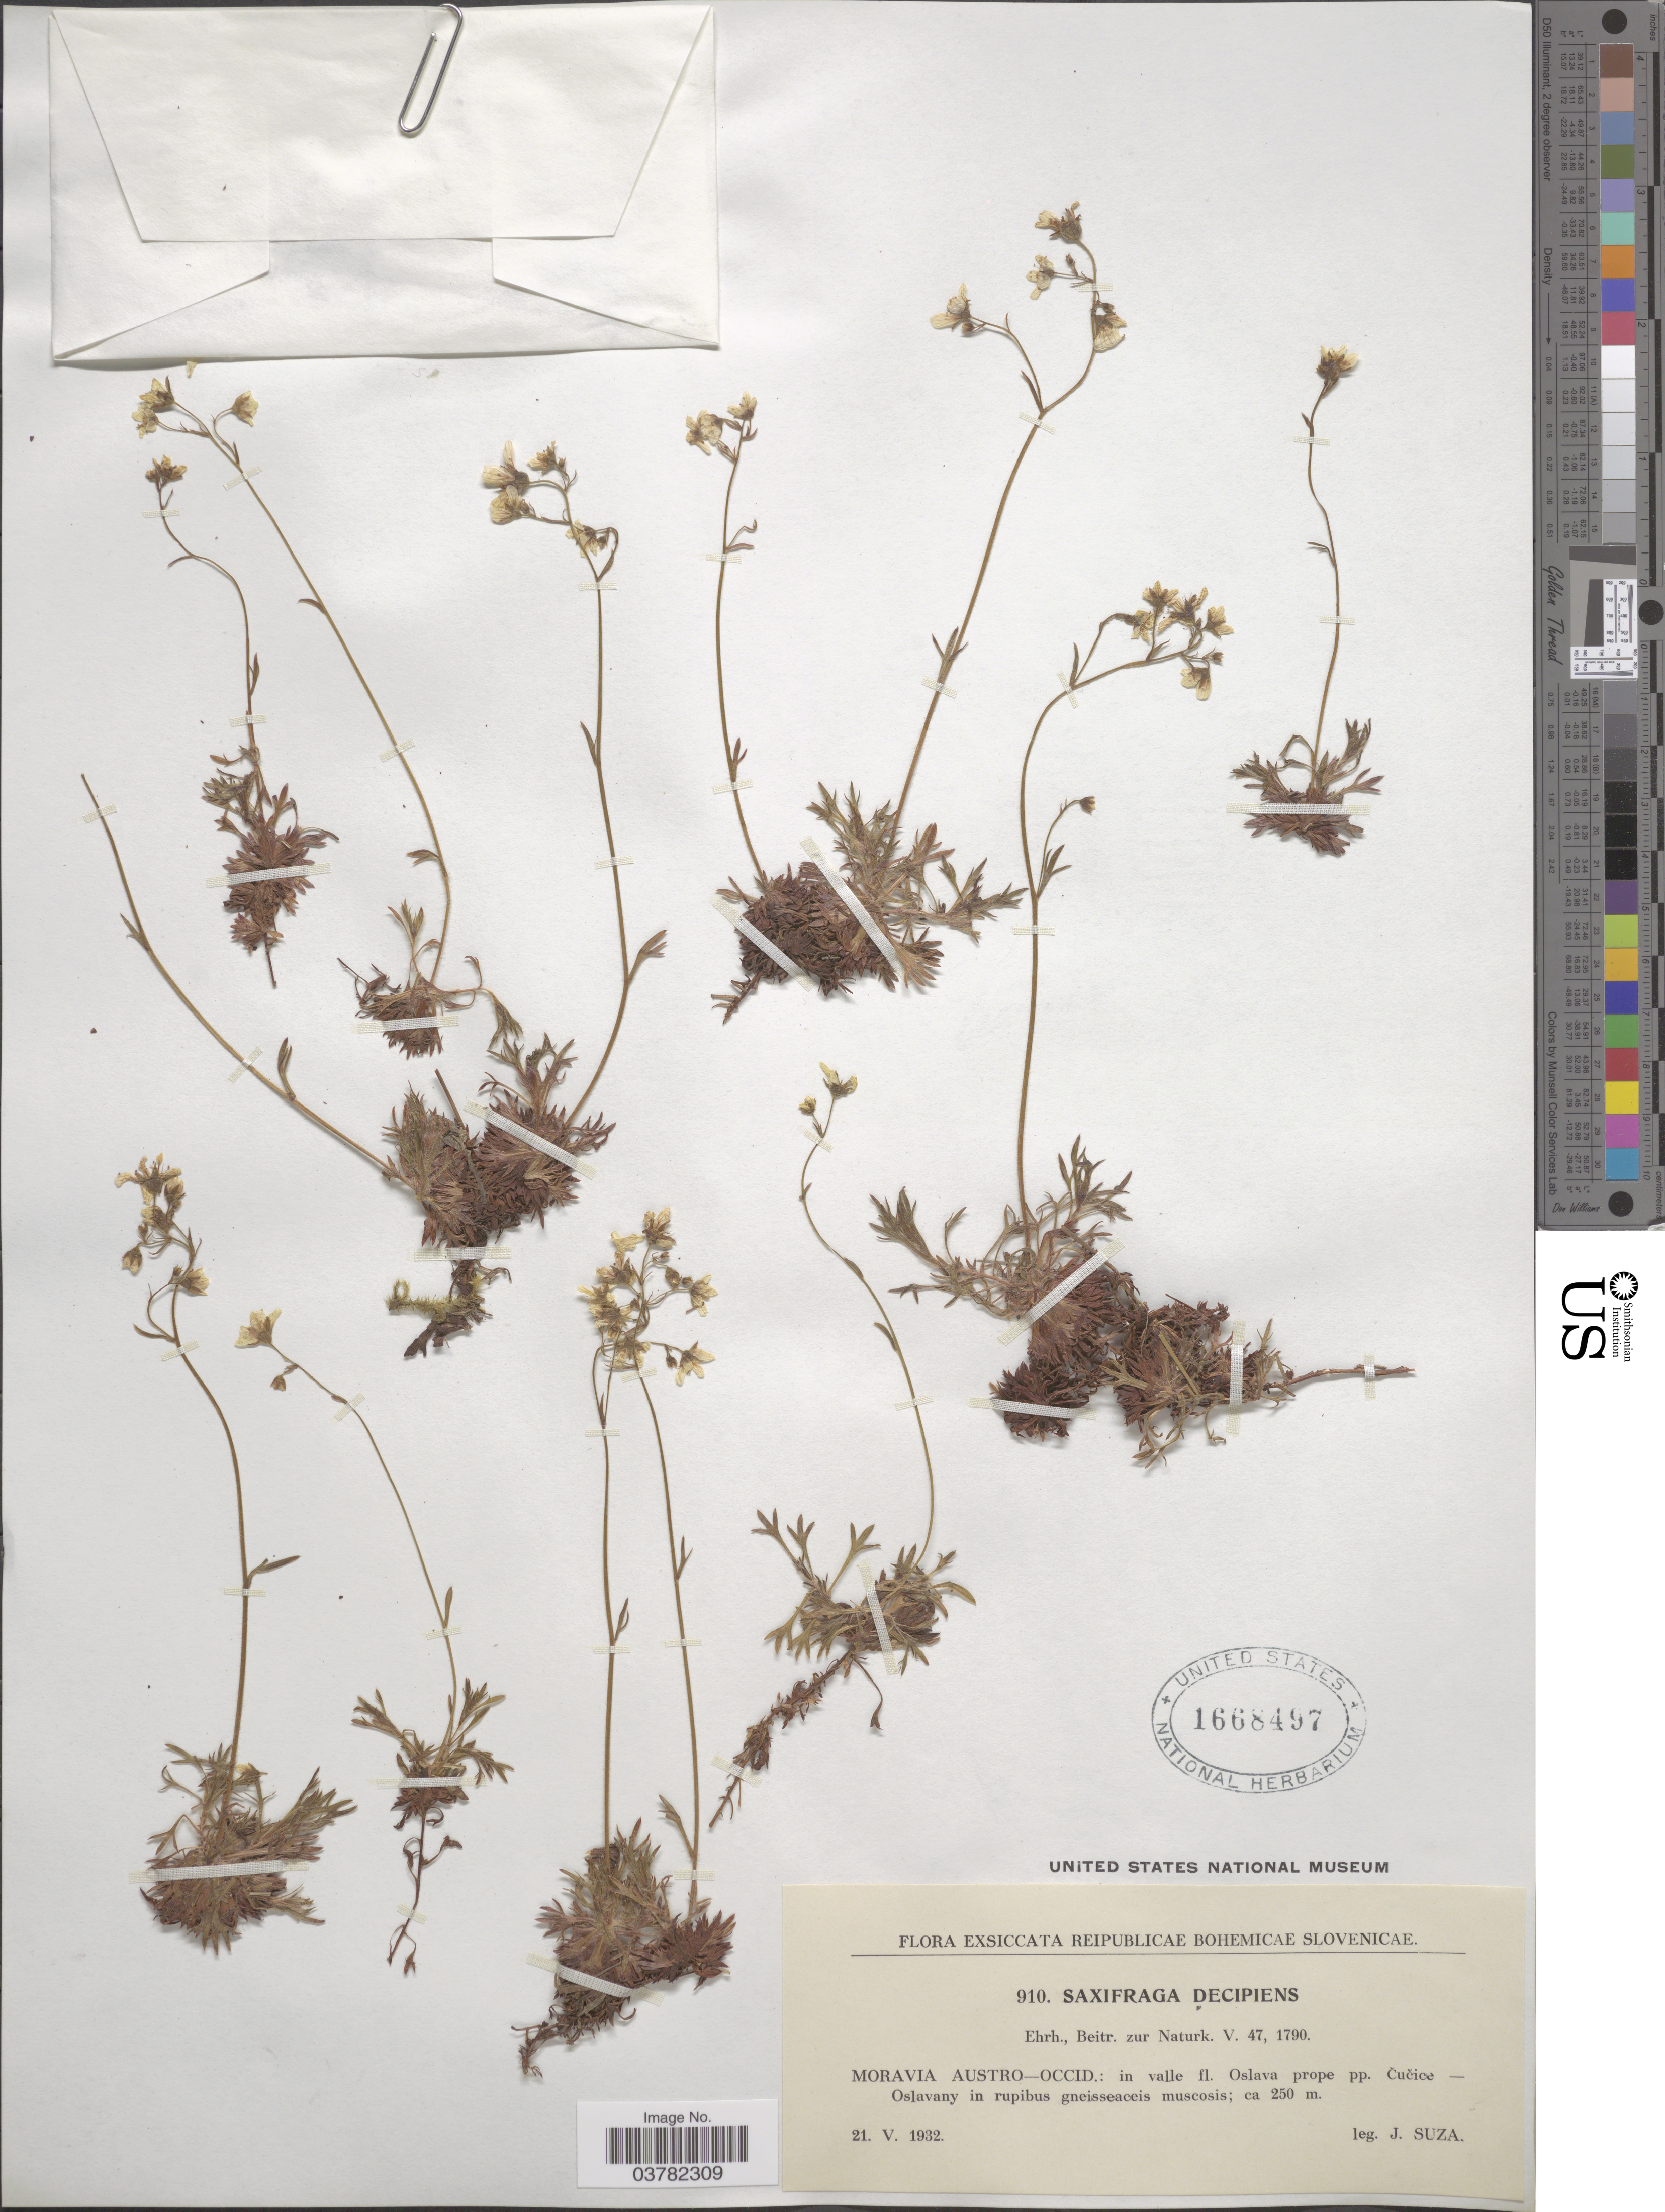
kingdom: Plantae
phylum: Tracheophyta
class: Magnoliopsida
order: Saxifragales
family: Saxifragaceae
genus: Saxifraga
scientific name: Saxifraga decipiens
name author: Ehrh.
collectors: J. Suza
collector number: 910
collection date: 1932-05-21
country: Czechia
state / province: Moravian-Silesian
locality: Moravia Austro-Occid.: in valle fl. Oslava prope pp. Čučice - Oslavany in rupibus gneisseaceis muscosis. Reipublicae Bohemicae Slovenicae.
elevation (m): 250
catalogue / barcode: US 1668497